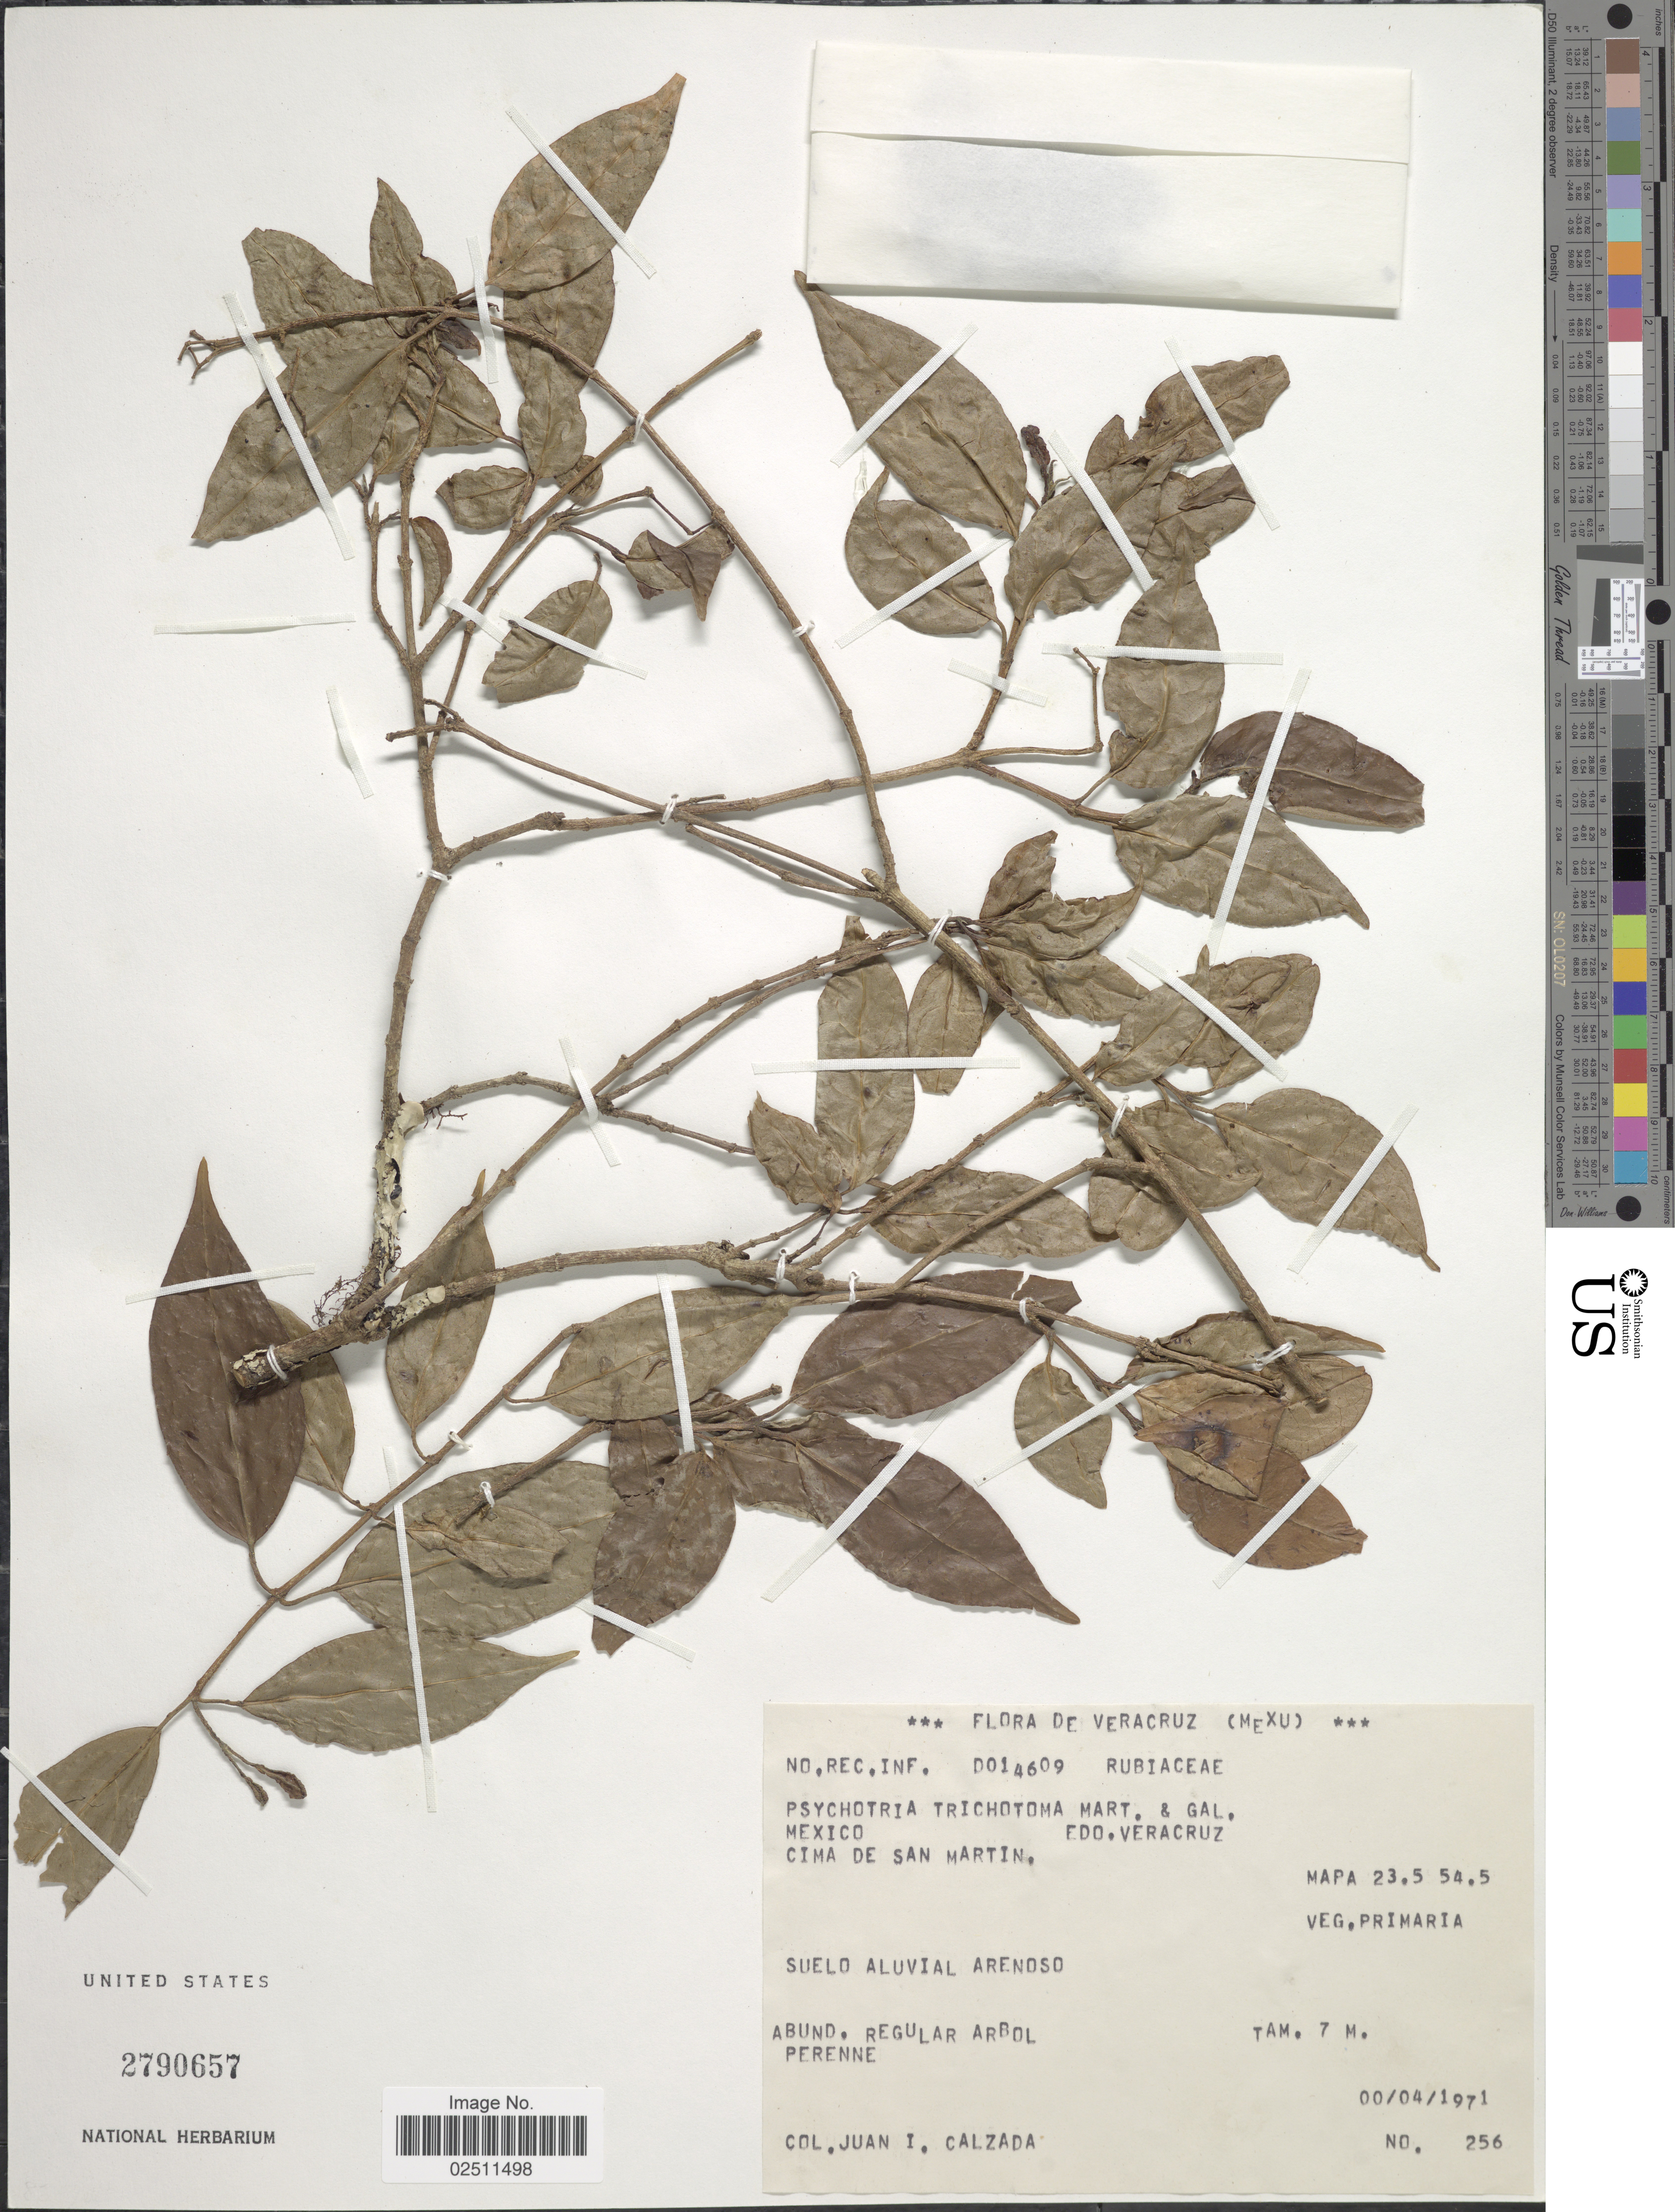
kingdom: Plantae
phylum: Tracheophyta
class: Magnoliopsida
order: Gentianales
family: Rubiaceae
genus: Psychotria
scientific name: Psychotria trichotoma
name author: M. Martens & Galeotti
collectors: J. I. Calzada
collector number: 256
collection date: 1971-04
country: Mexico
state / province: Veracruz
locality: Edo. Veracruz, Cima de San Martin, Mapa 23.5 54.5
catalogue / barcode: US 2790657